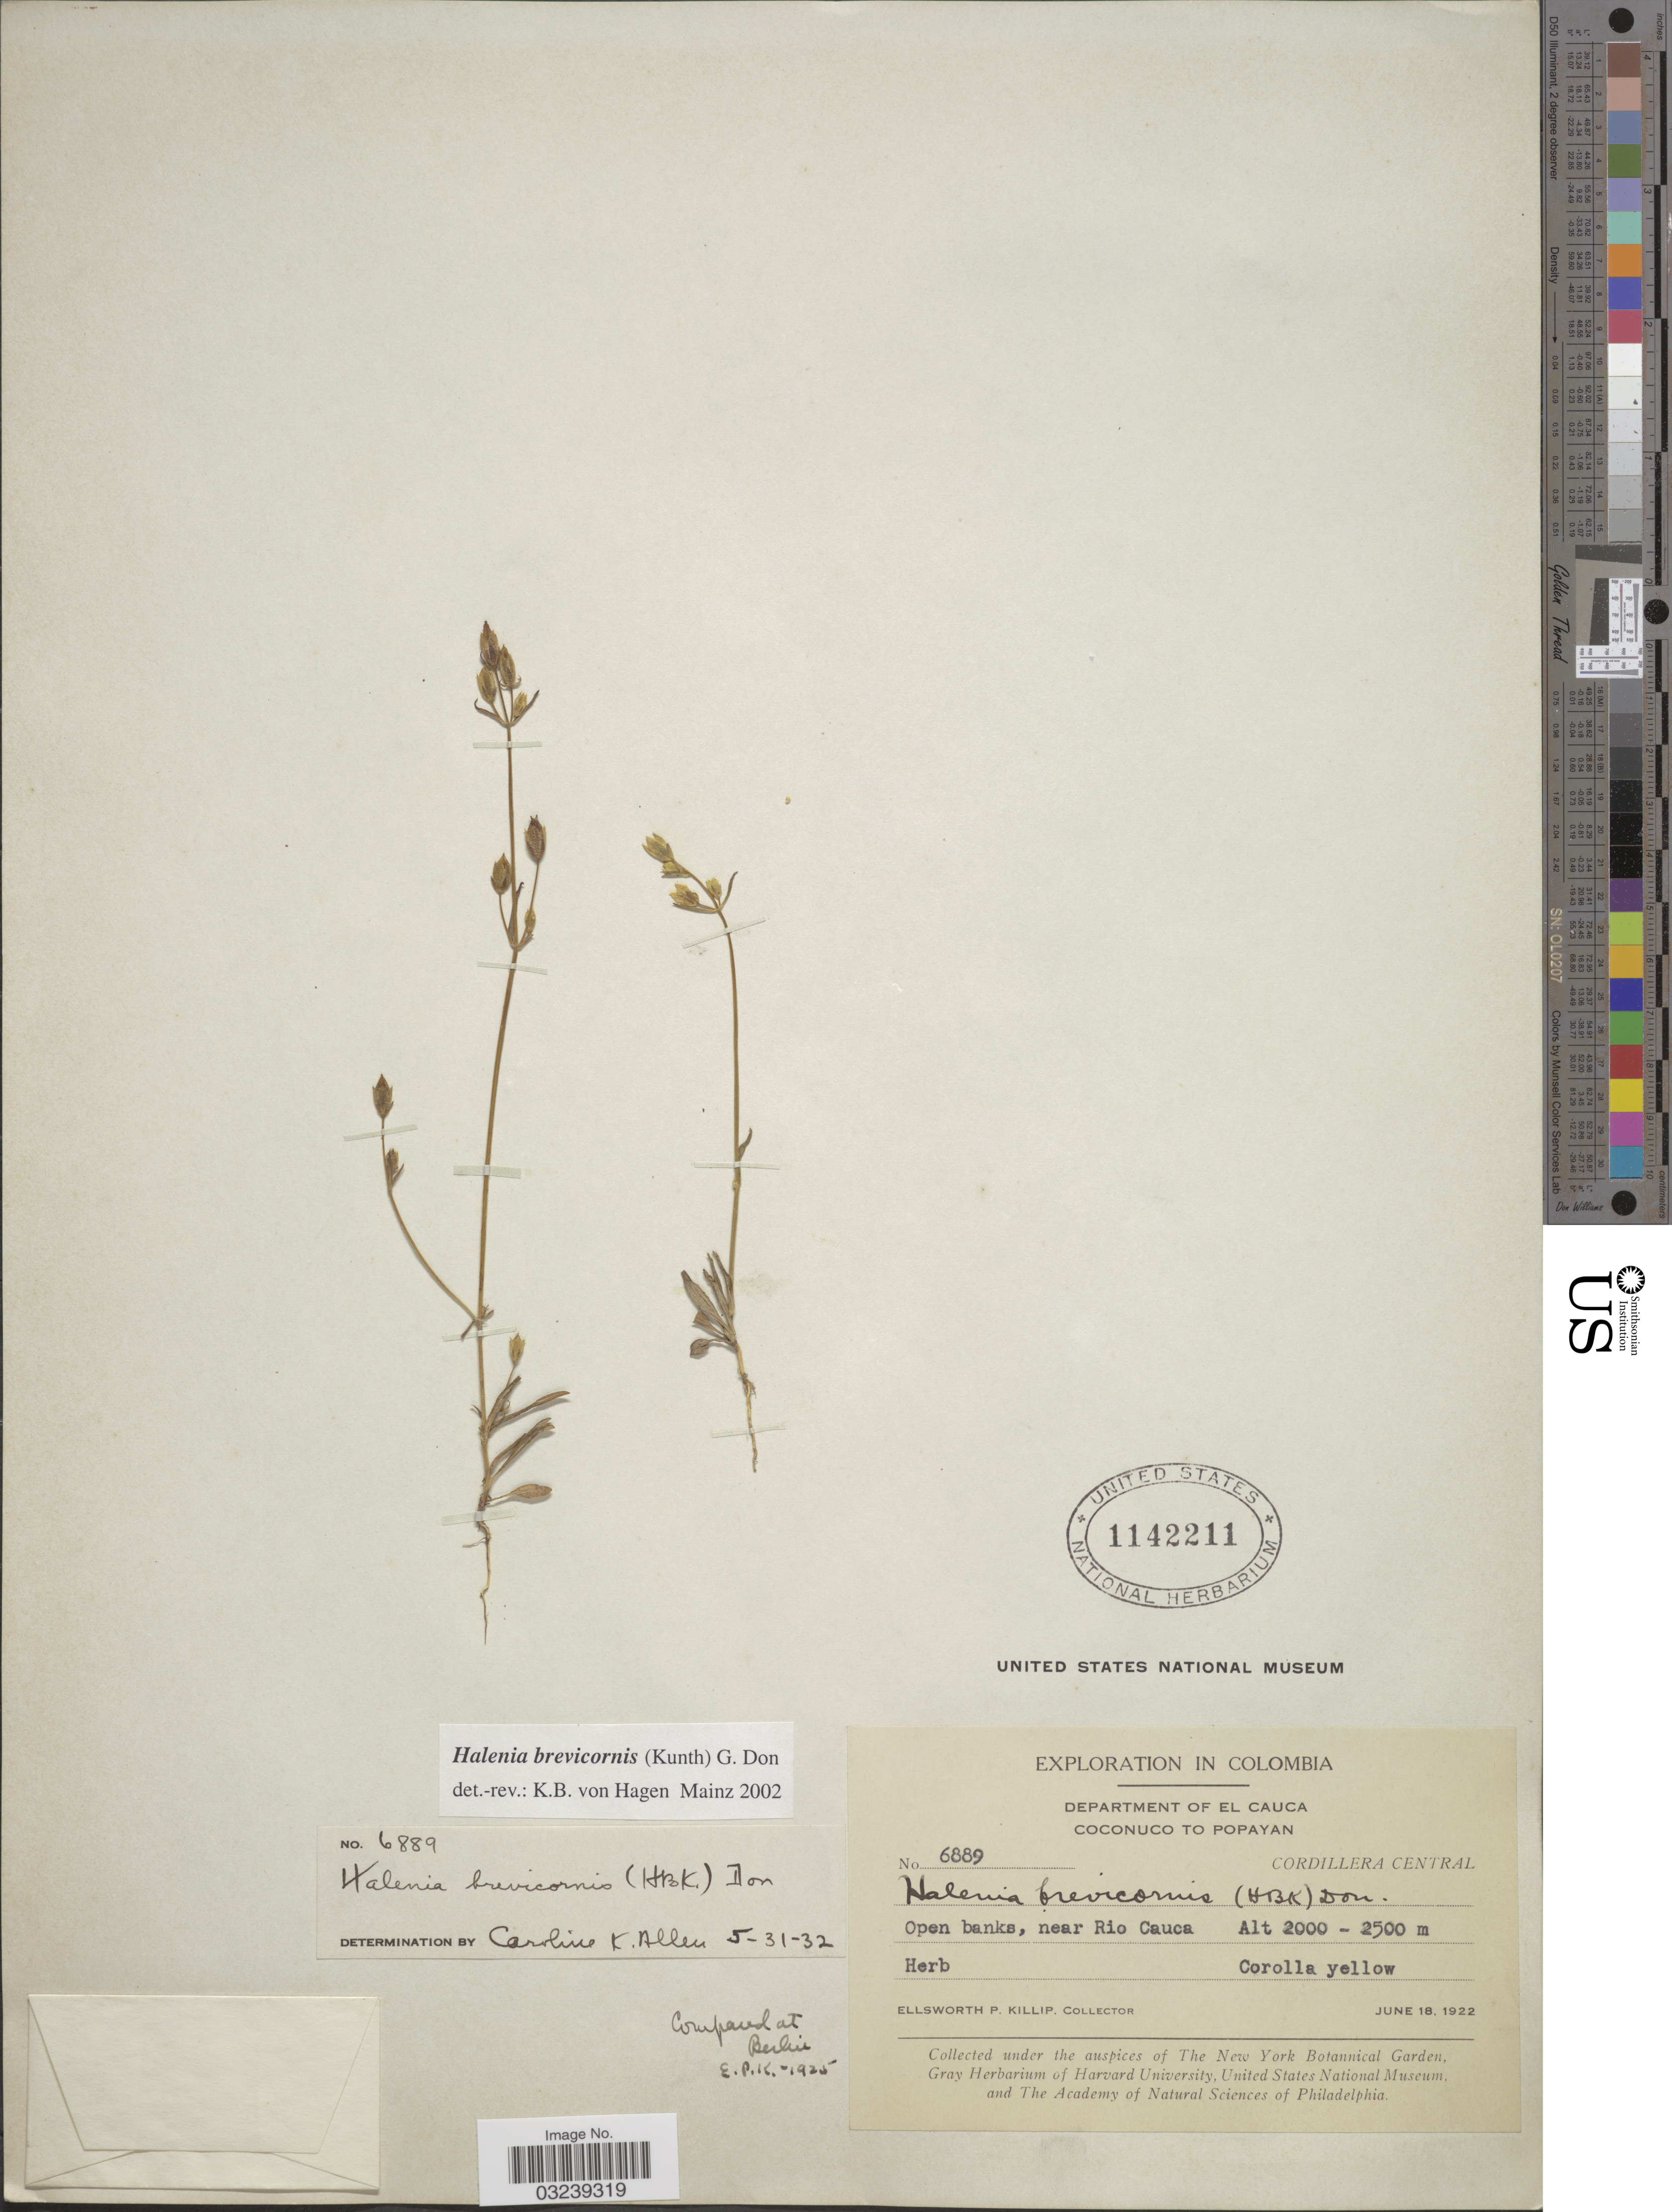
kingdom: Plantae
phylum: Tracheophyta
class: Magnoliopsida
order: Gentianales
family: Gentianaceae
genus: Halenia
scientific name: Halenia brevicornis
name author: (Kunth) G. Don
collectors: E. P. Killip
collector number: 6889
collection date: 1922-06-18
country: Colombia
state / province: Cauca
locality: Department of El Cauca. Coconuco to Popayan. Cordillera Central. Open banks, near Rio Cauca.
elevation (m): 2000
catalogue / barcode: US 1142211